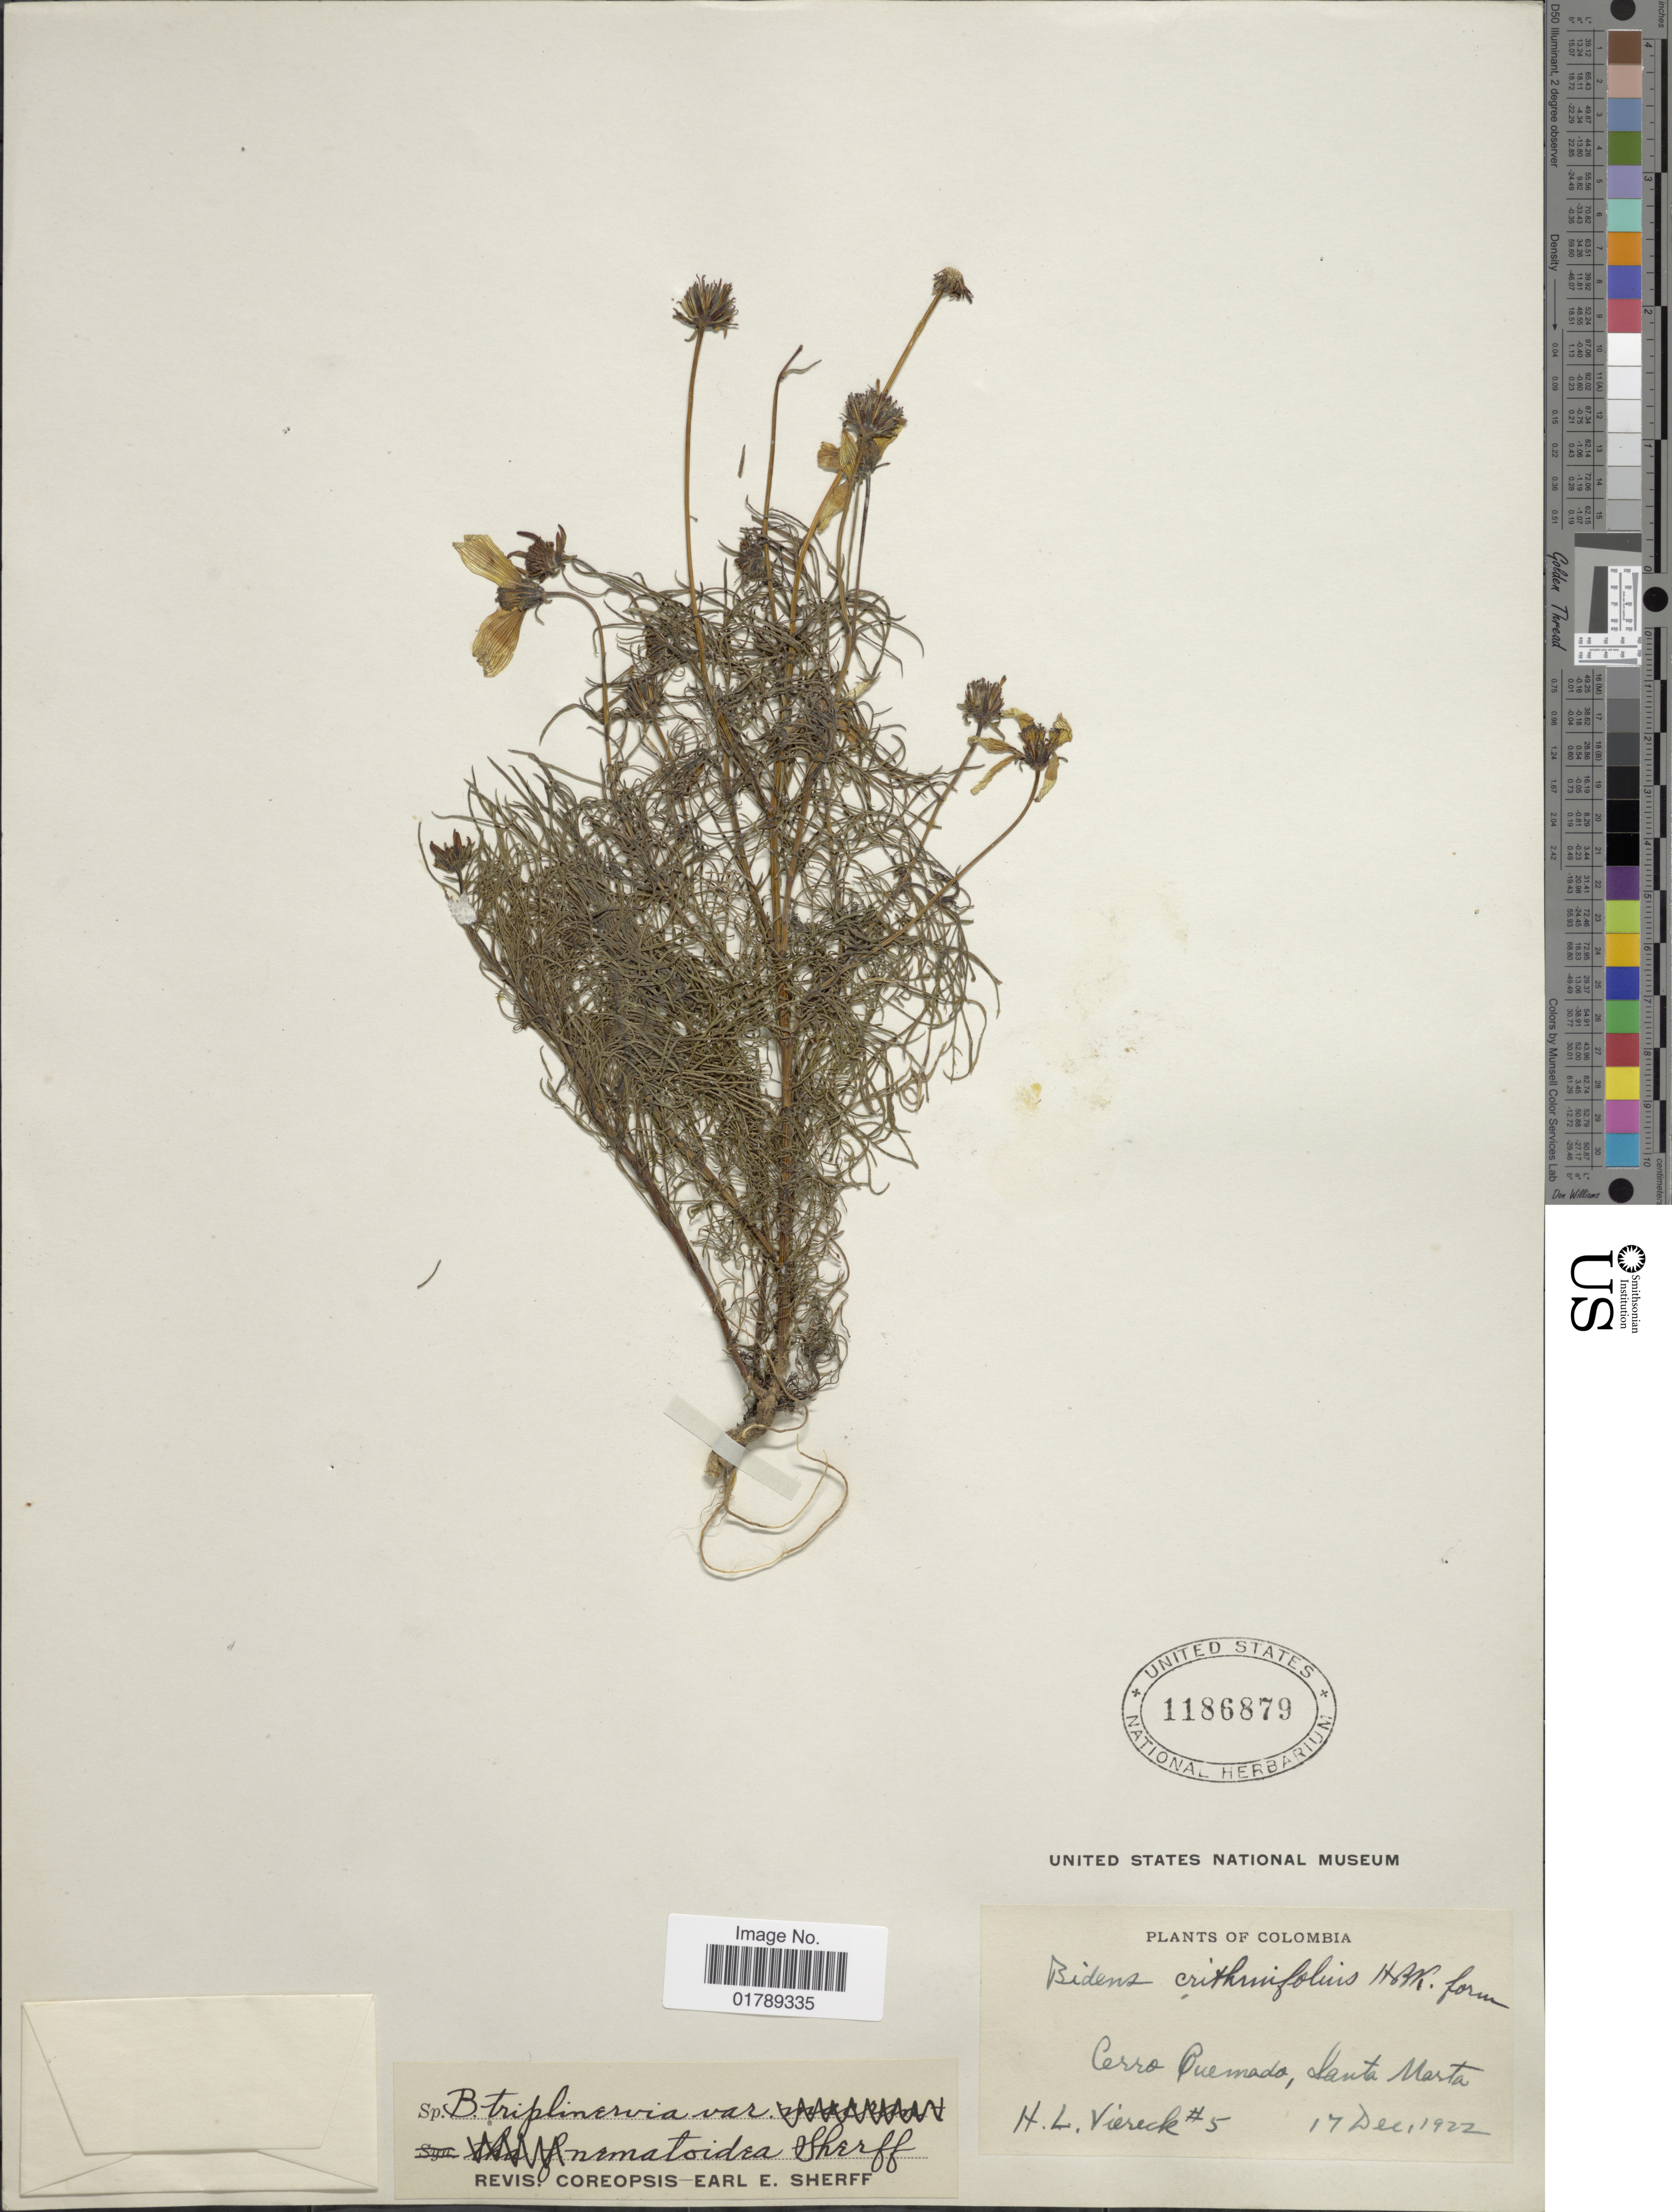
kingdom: Plantae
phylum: Tracheophyta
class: Magnoliopsida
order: Asterales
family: Asteraceae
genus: Bidens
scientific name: Bidens triplinervia var. nematoidea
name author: Sherff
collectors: H. L. Viereck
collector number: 5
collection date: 1922-12-17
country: Colombia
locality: Cerro Quemado, Santa Marta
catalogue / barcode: US 1186879